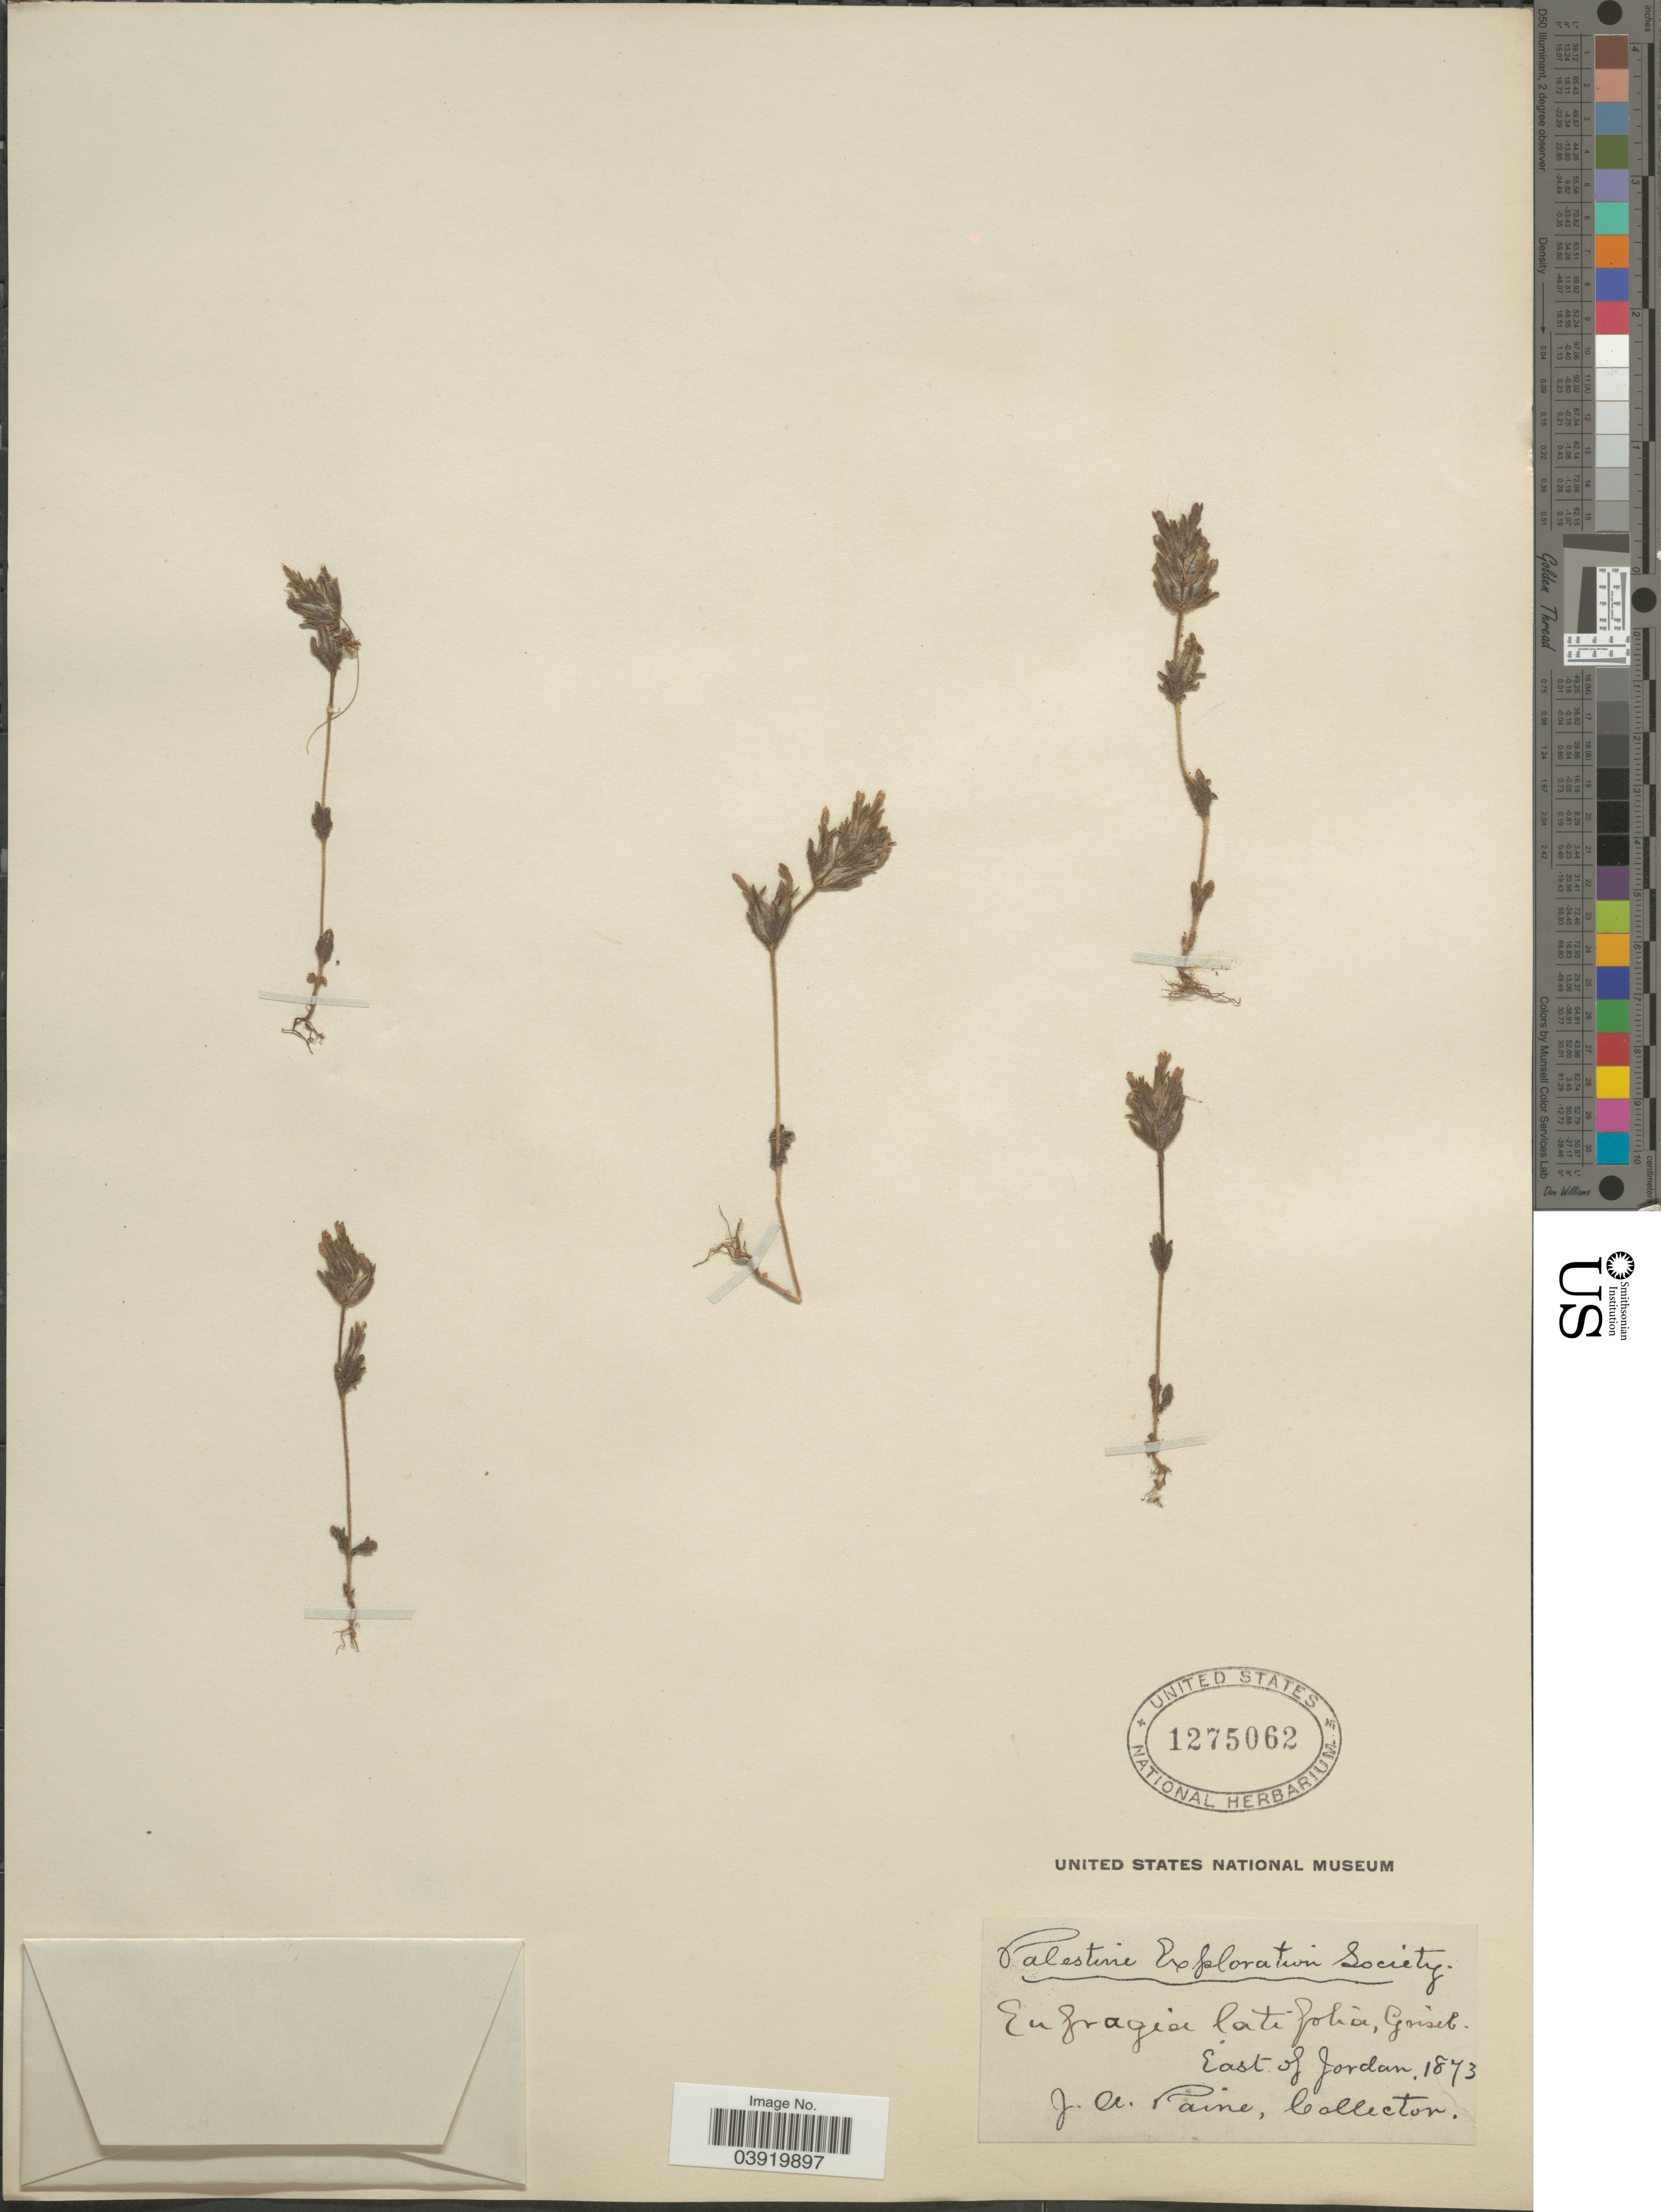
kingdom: Plantae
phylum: Tracheophyta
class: Magnoliopsida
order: Lamiales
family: Orobanchaceae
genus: Parentucellia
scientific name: Parentucellia latifolia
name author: (L.) Caruel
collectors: J. A. Paine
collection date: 1873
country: Jordan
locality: East of Jordan.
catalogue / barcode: US 1275062